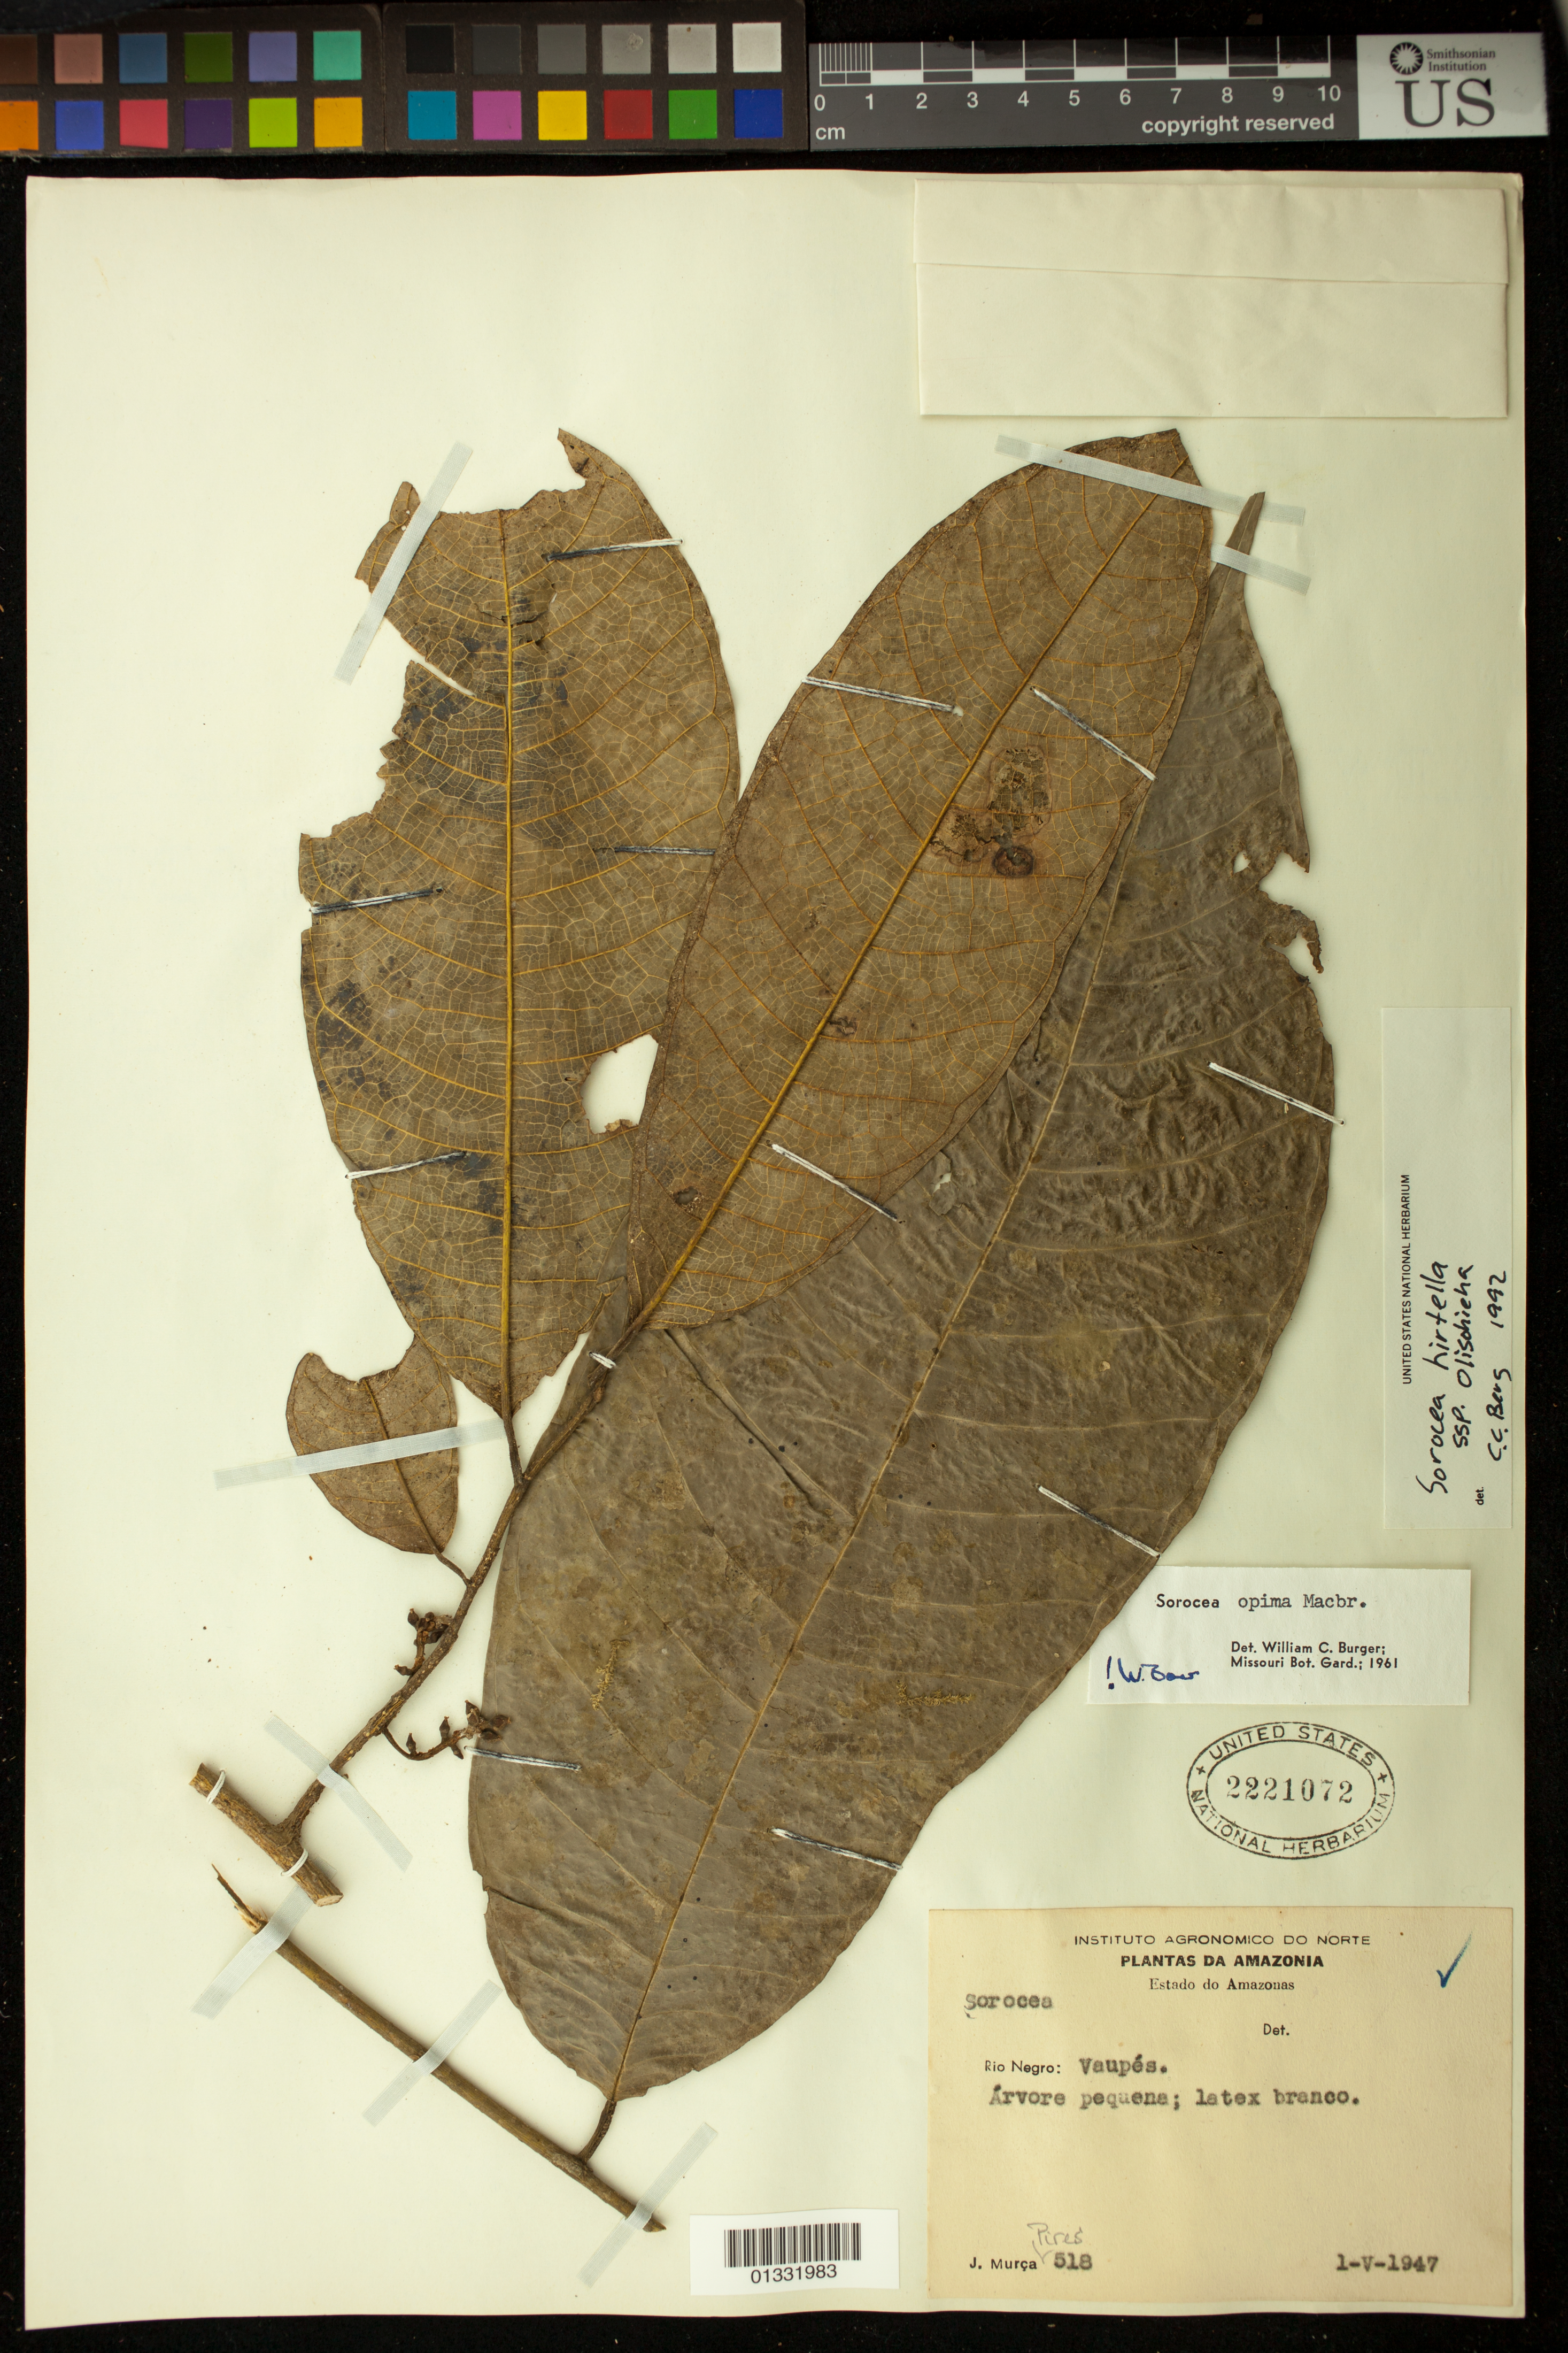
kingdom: Plantae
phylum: Tracheophyta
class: Magnoliopsida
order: Rosales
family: Moraceae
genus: Sorocea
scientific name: Sorocea hirtella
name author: Mildbr.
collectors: J. M. Pires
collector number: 518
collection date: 1947-05-01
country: Brazil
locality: Rio Negro: Vaupés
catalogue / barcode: US 2221072